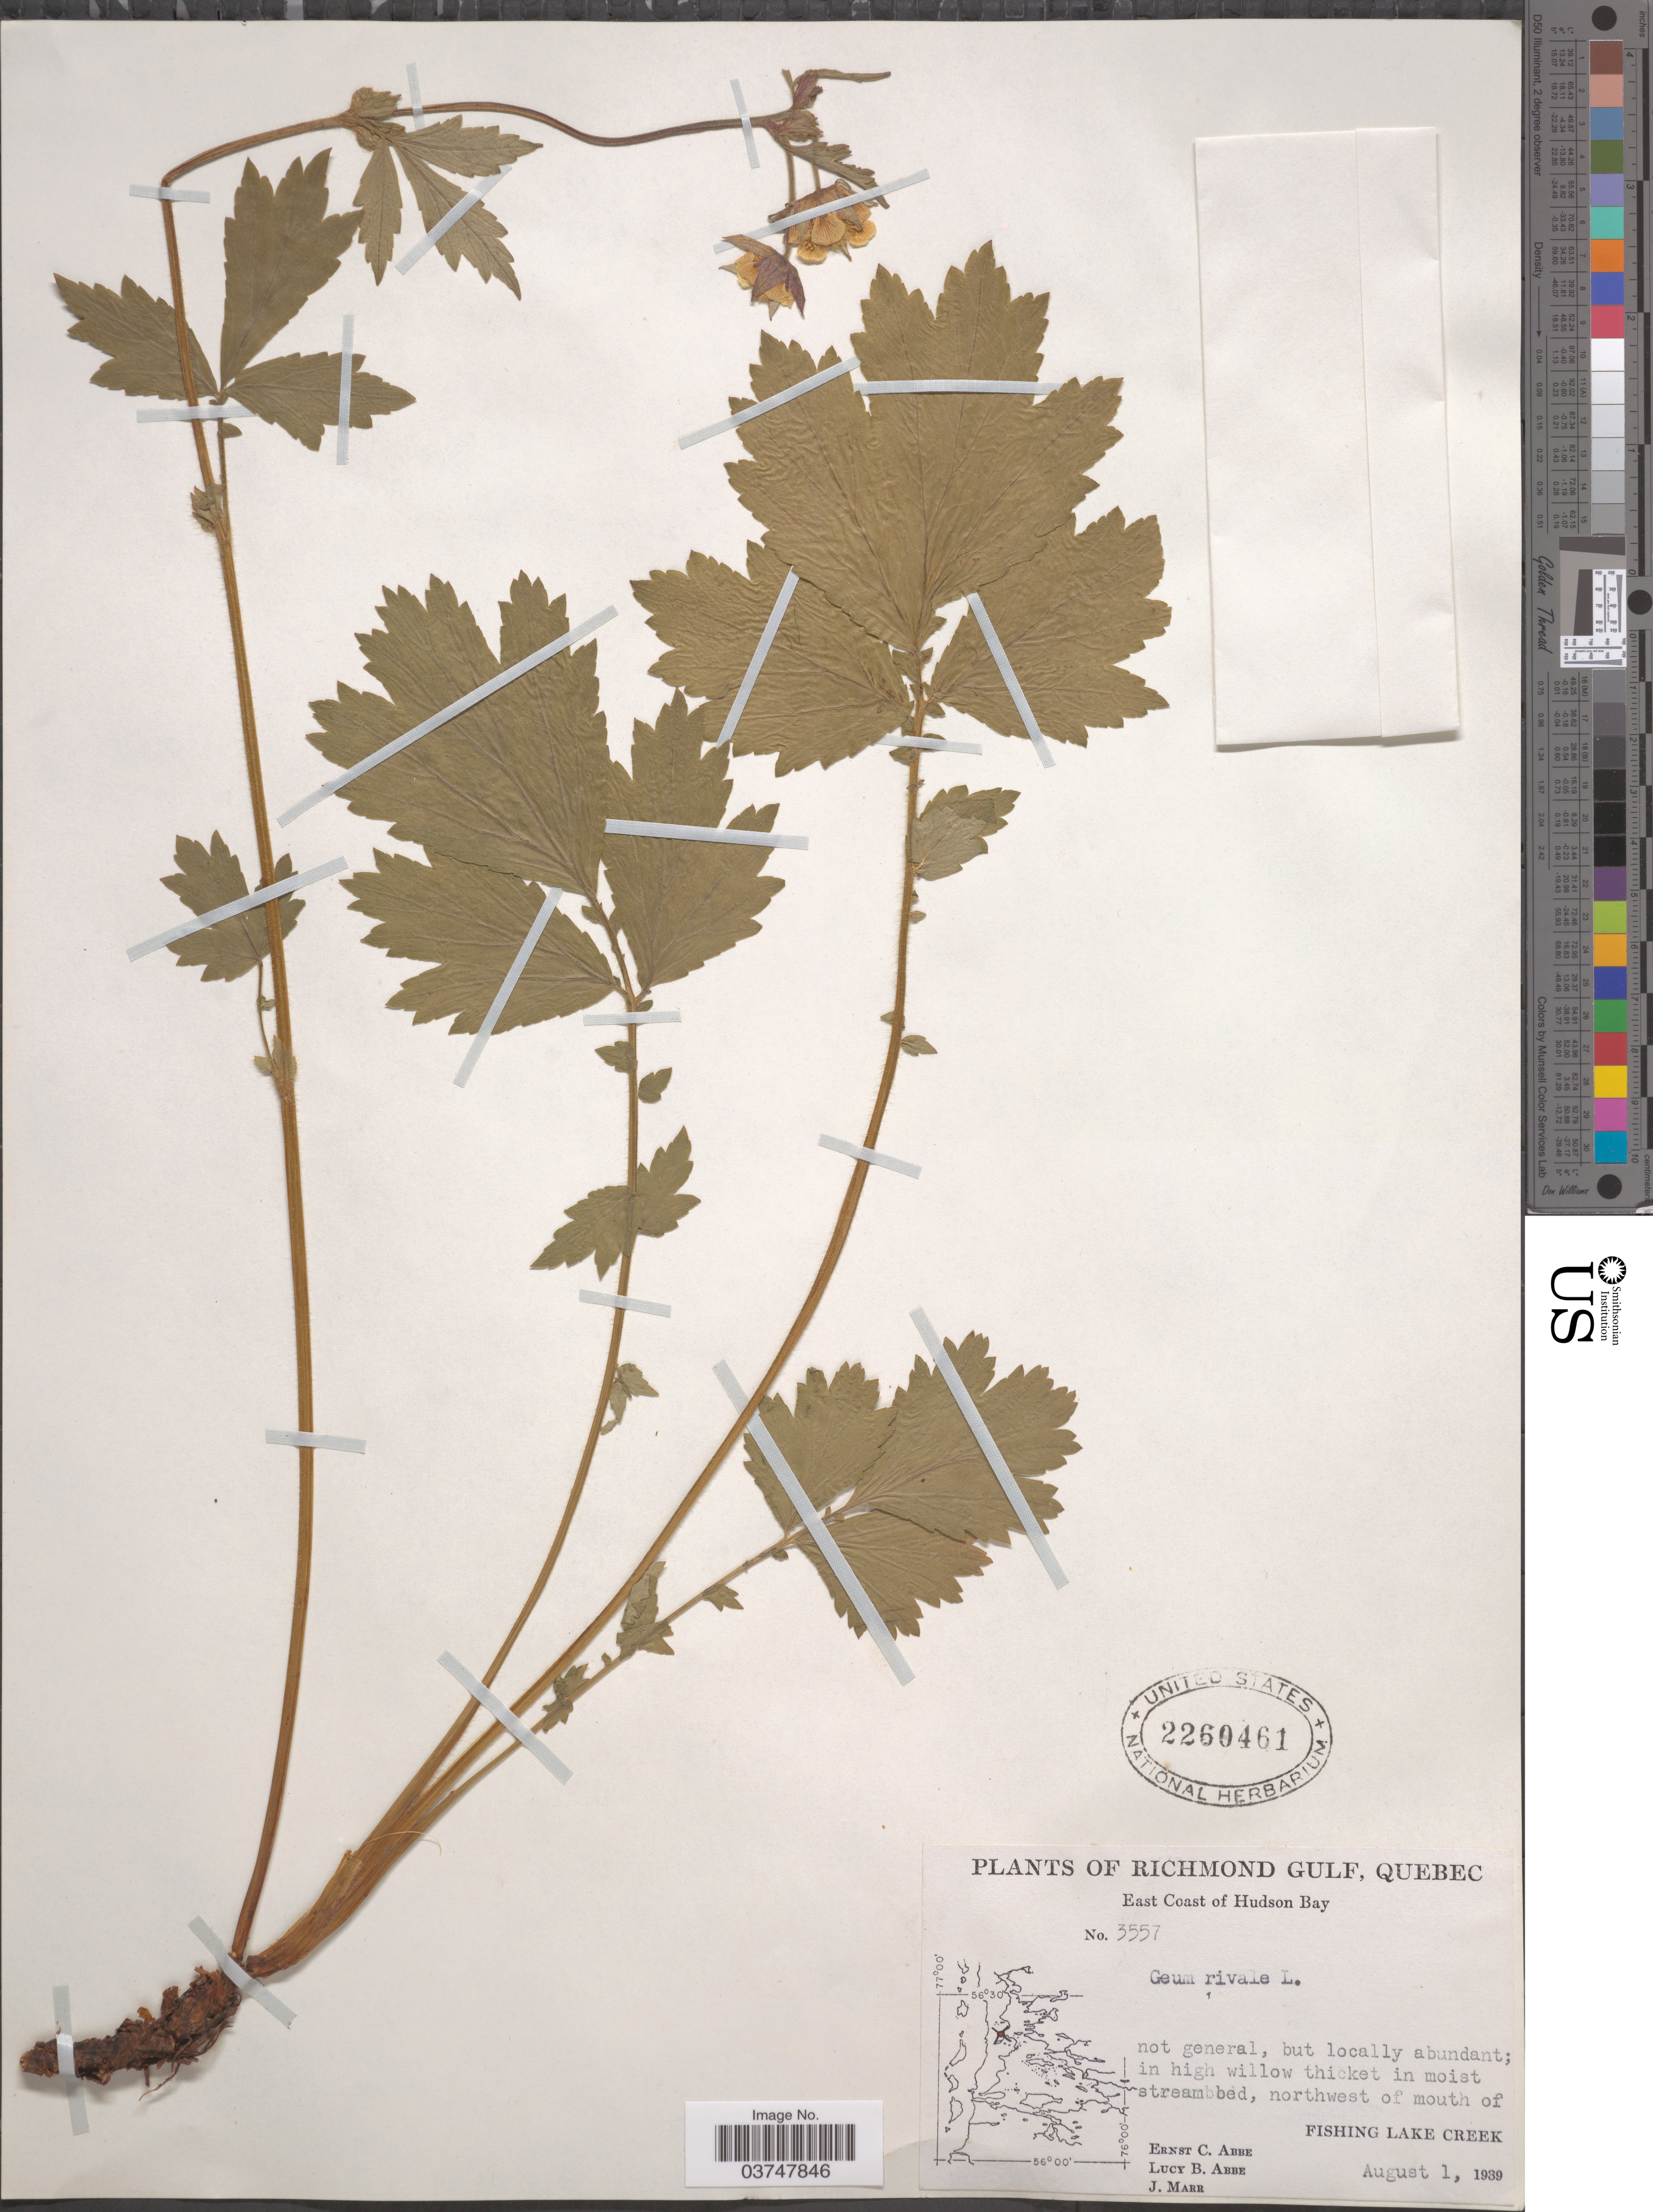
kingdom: Plantae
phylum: Tracheophyta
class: Magnoliopsida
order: Rosales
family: Rosaceae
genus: Geum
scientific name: Geum rivale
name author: L.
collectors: E. C. Abbe, L. B. Abbe & J. Marr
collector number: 3557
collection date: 1939-08-01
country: Canada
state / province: Quebec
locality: Richmond Gulf. East Coast of Hudson Bay. In high willow thicket in moist streambed, northwest of mouth of Fishing Lake Creek.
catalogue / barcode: US 2260461